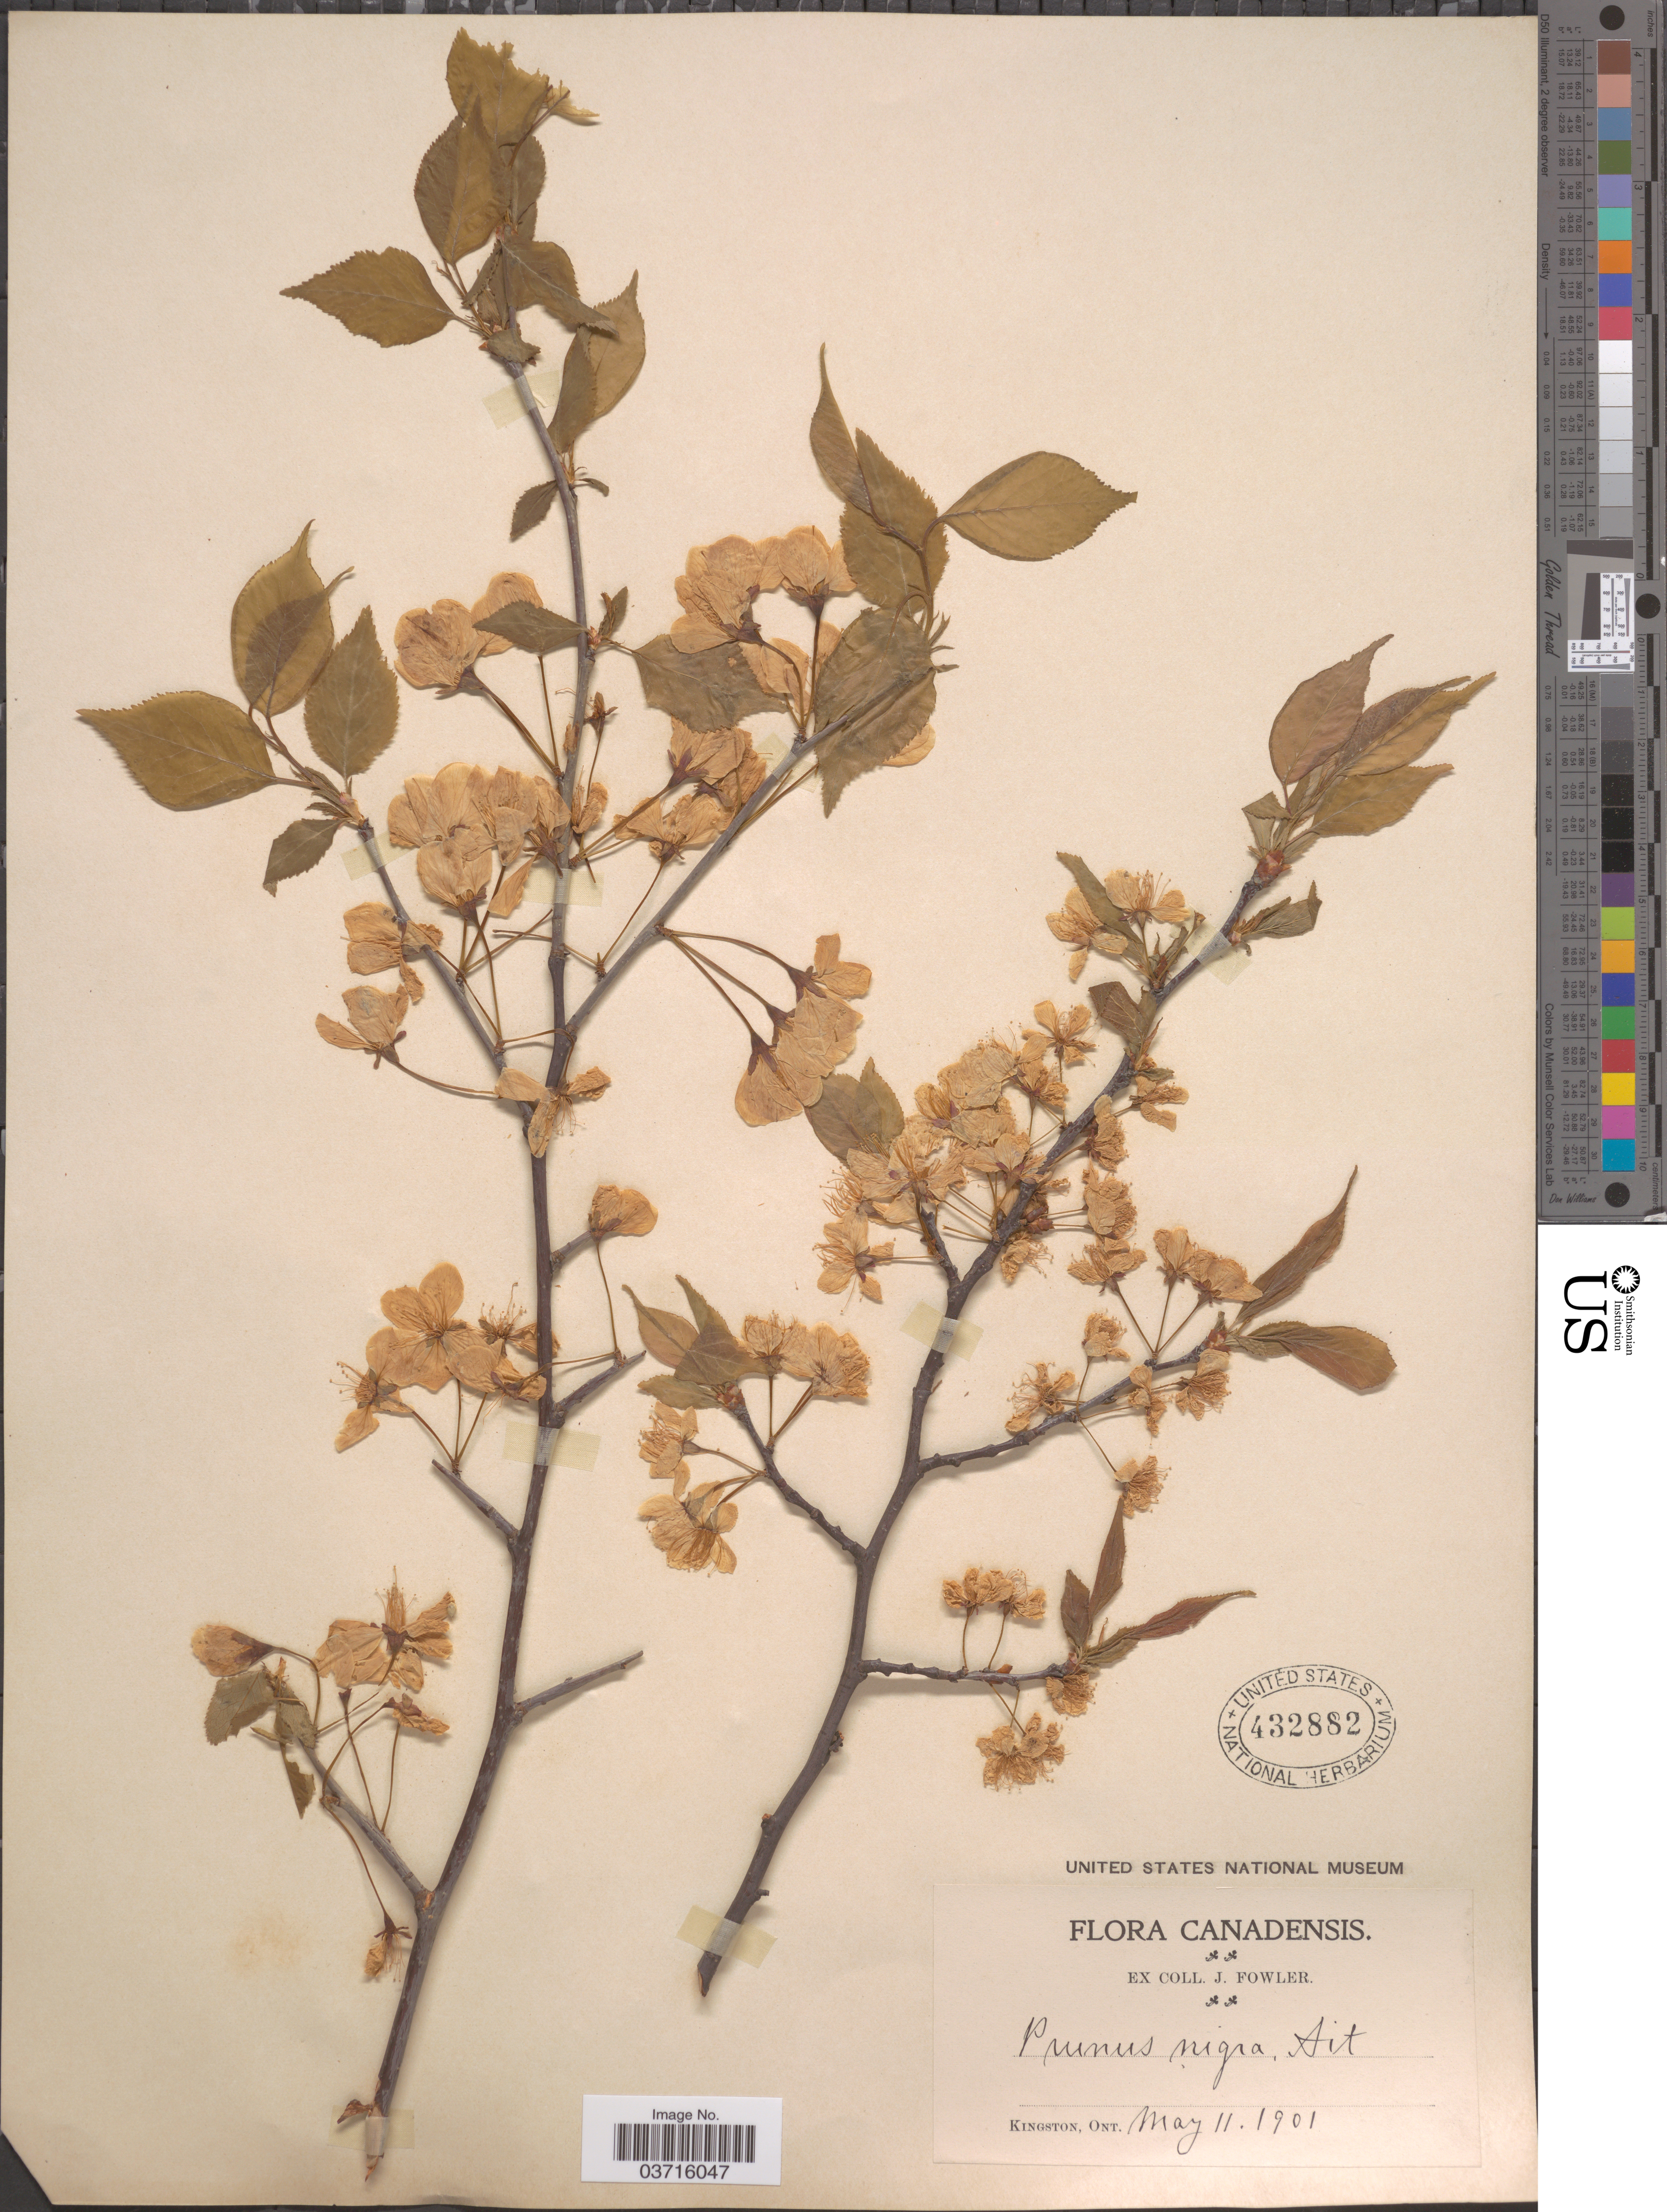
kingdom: Plantae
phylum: Tracheophyta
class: Magnoliopsida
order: Rosales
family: Rosaceae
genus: Prunus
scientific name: Prunus nigra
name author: Wight & Hedrick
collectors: J. Fowler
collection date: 1901-05-11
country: Canada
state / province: Ontario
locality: Kingston.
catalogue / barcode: US 432882